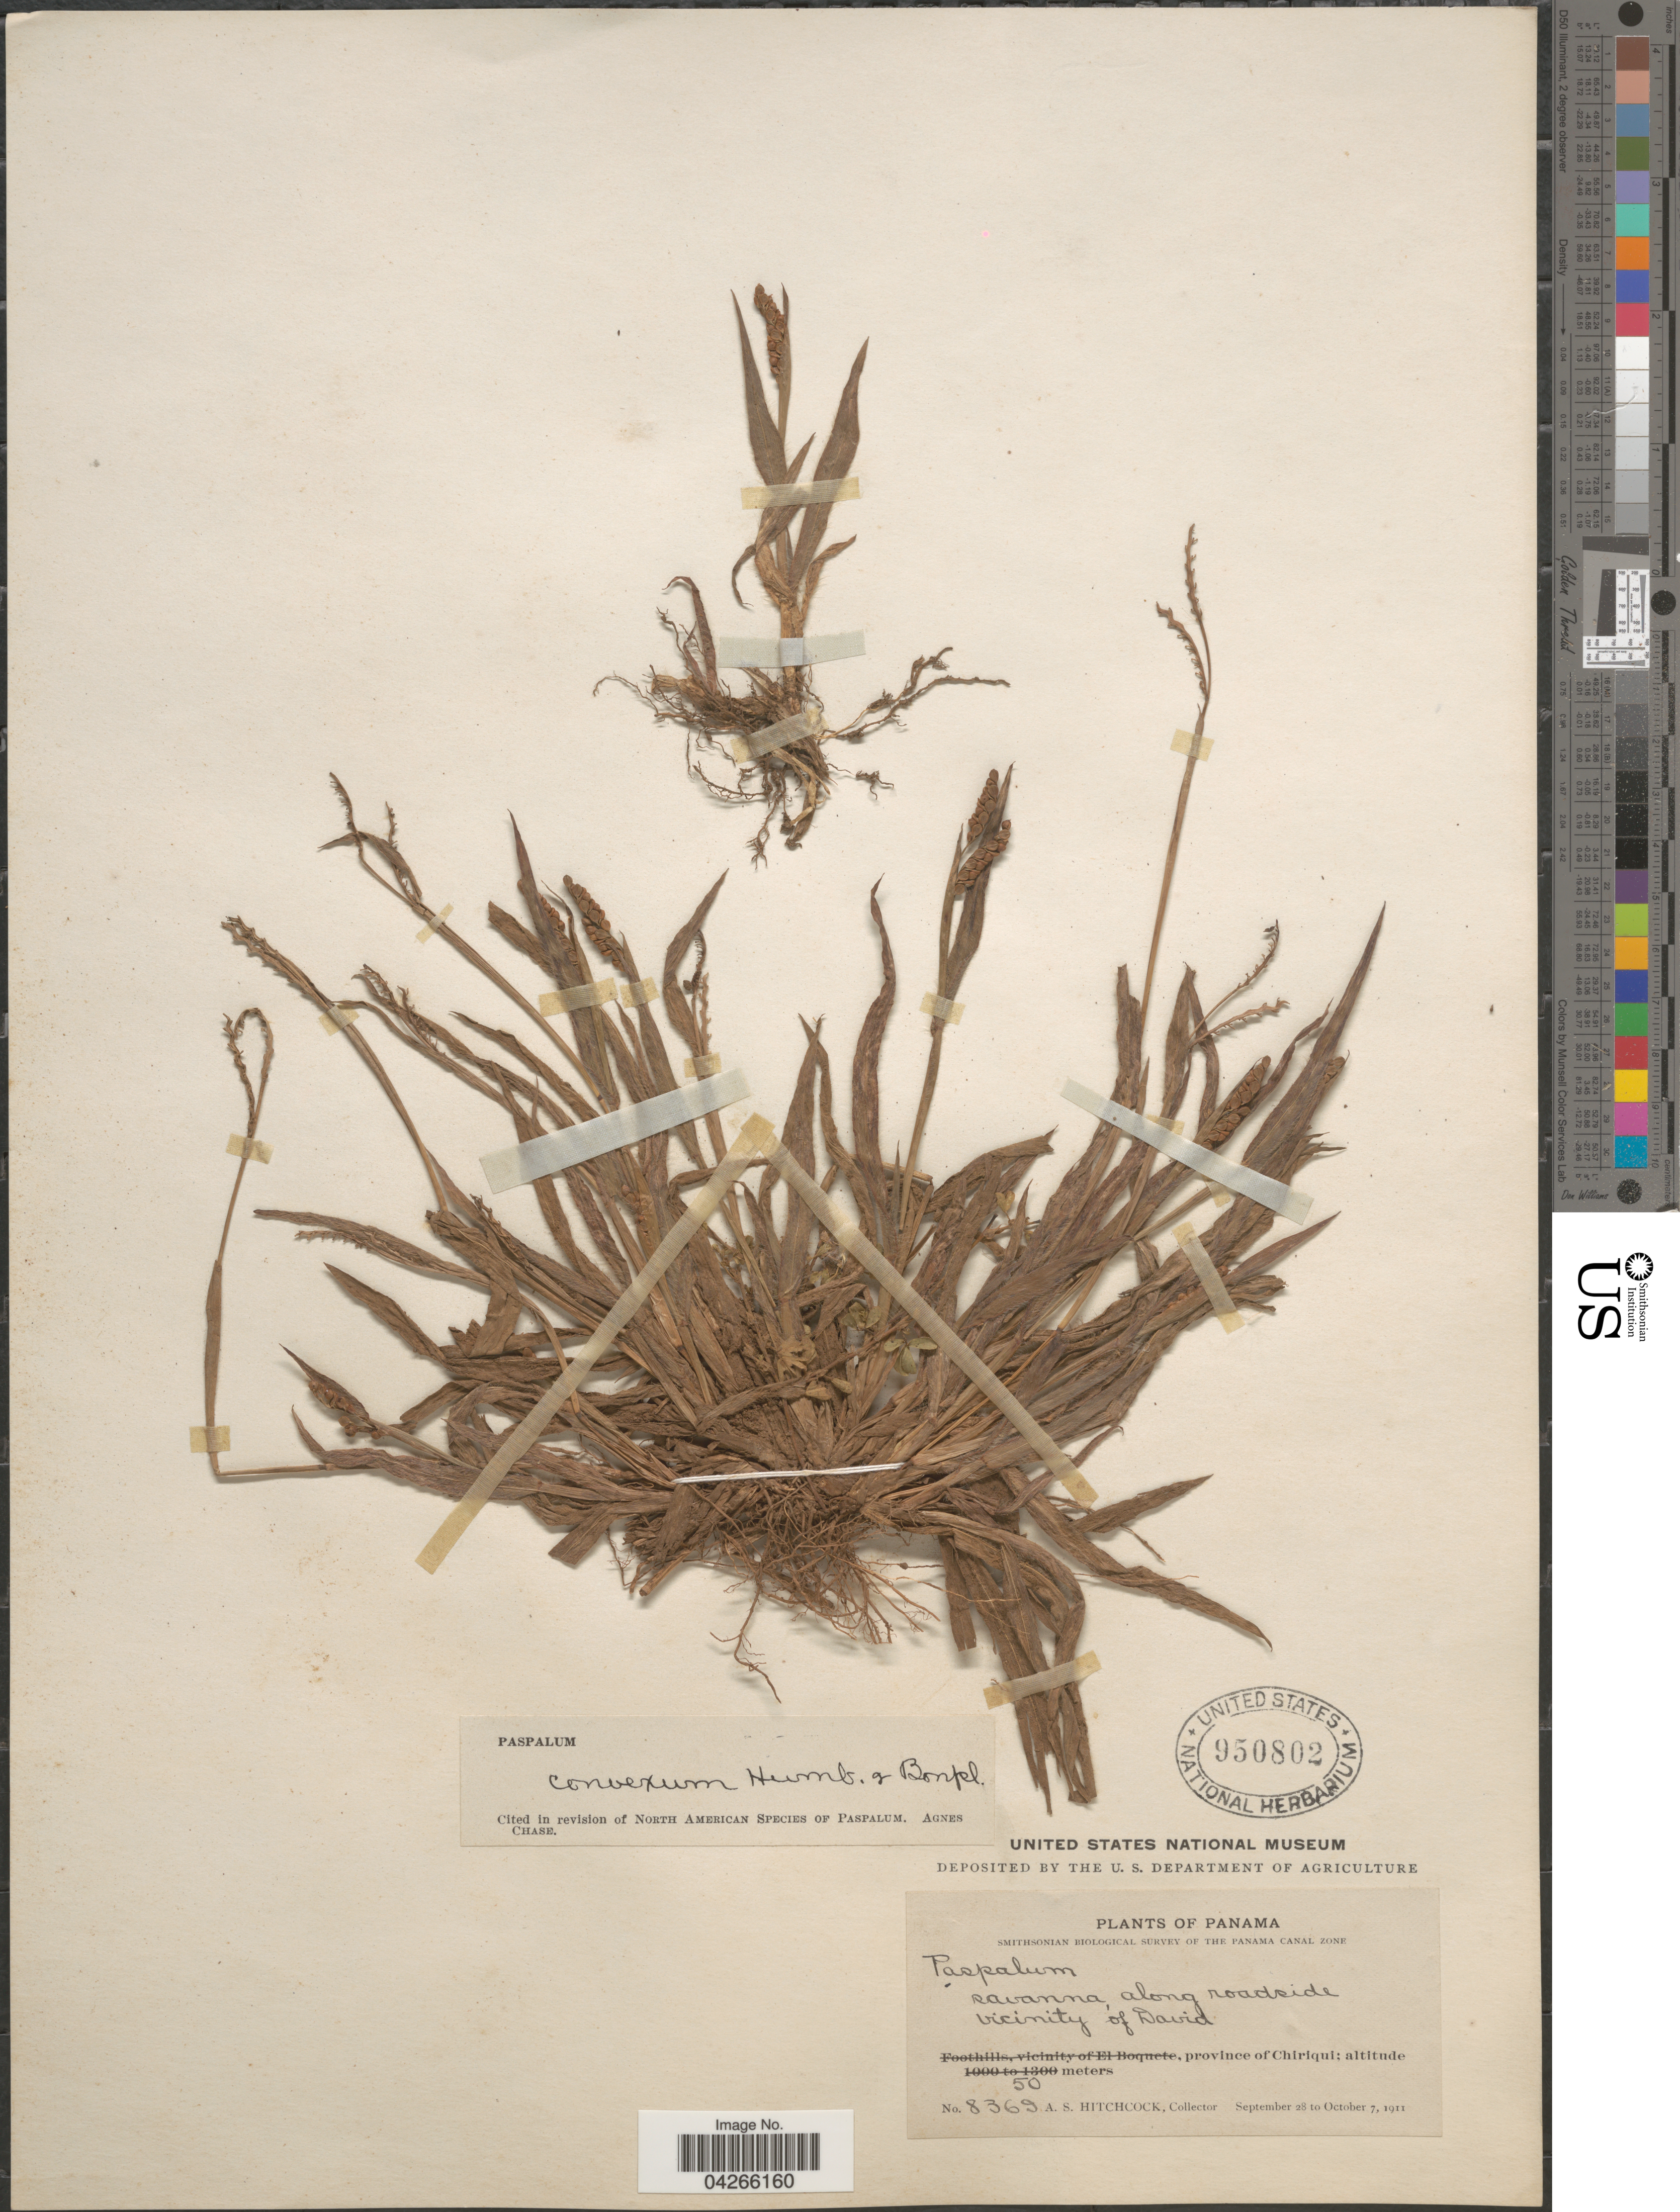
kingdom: Plantae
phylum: Tracheophyta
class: Liliopsida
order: Poales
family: Poaceae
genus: Paspalum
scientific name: Paspalum convexum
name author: Humb. & Bonpl. ex Flüggé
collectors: A. S. Hitchcock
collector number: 8369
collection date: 1911-09-28/1911-10-07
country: Panama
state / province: Chiriqui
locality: Smithsonian Biological Survey of the Panama Canal Zone. Savanna, along roadside vicinity of David.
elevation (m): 50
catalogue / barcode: US 950802